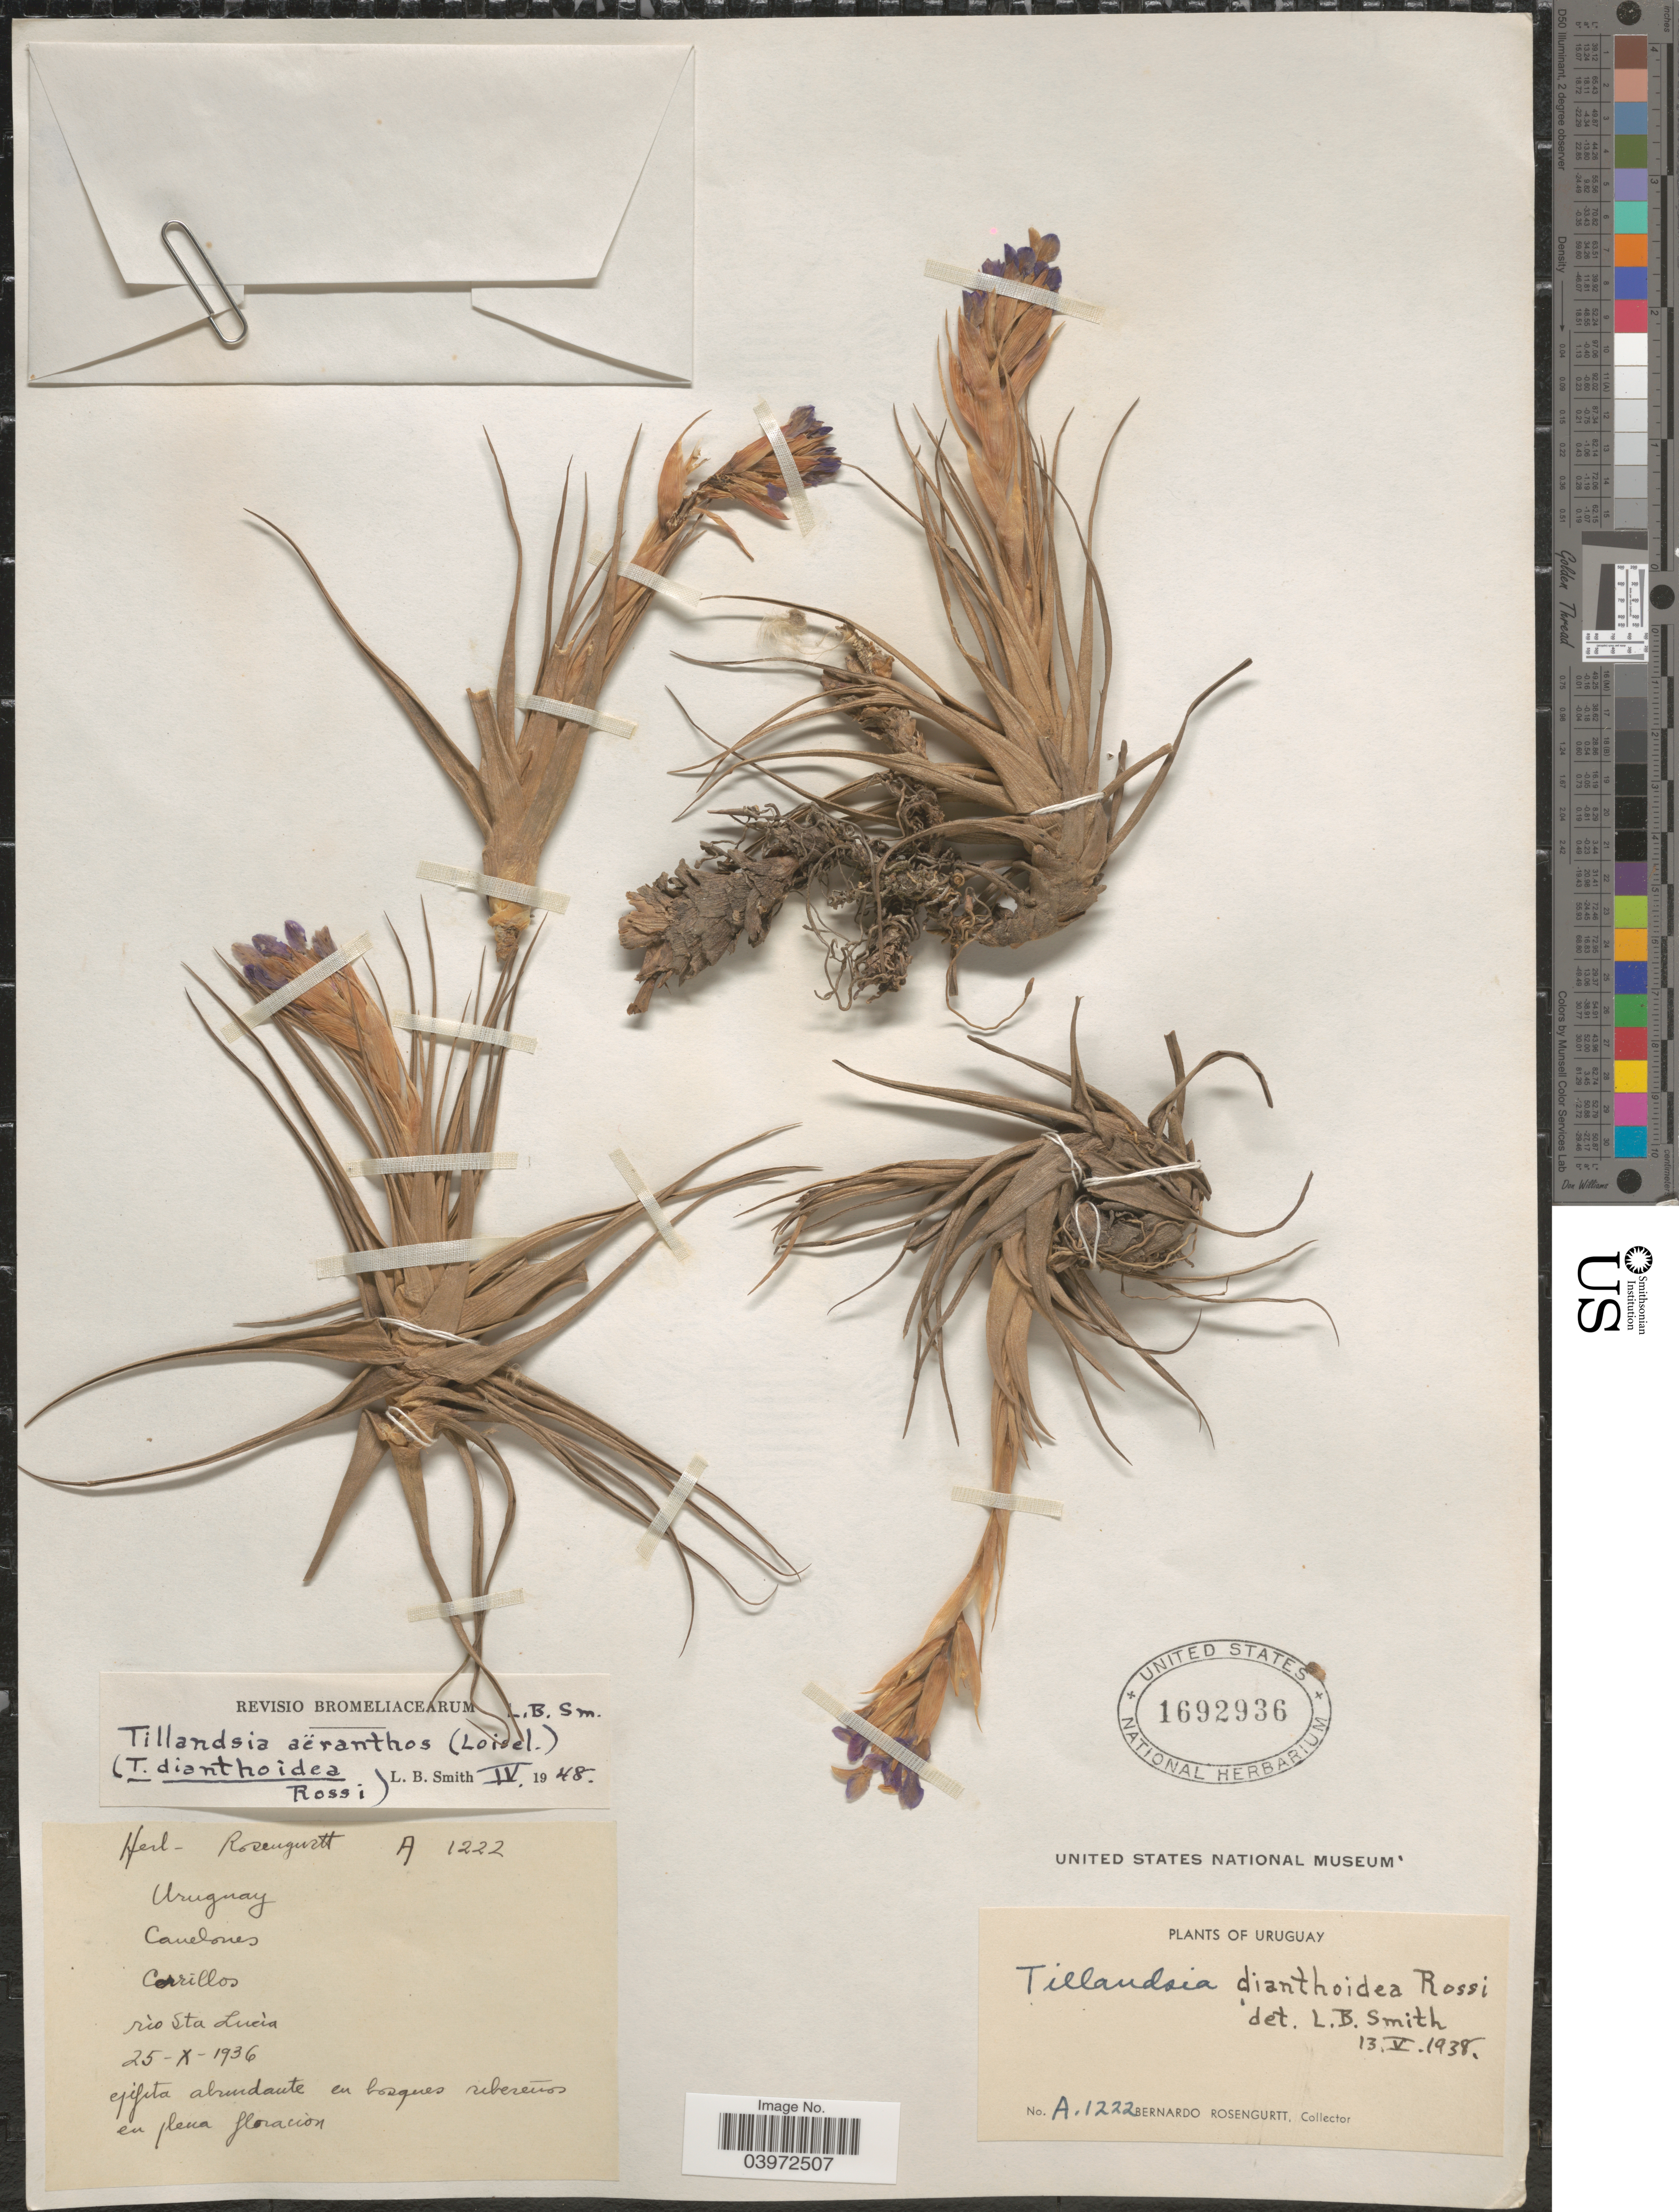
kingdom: Plantae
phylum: Tracheophyta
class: Liliopsida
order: Poales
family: Bromeliaceae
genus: Tillandsia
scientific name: Tillandsia aeranthos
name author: (Loisel.) L.B. Sm.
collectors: B. Rosengurtt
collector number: A 1222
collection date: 1936-10-25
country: Uruguay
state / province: Canelones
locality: Corrillos. Ría Sta Lucía.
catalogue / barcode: US 1692936